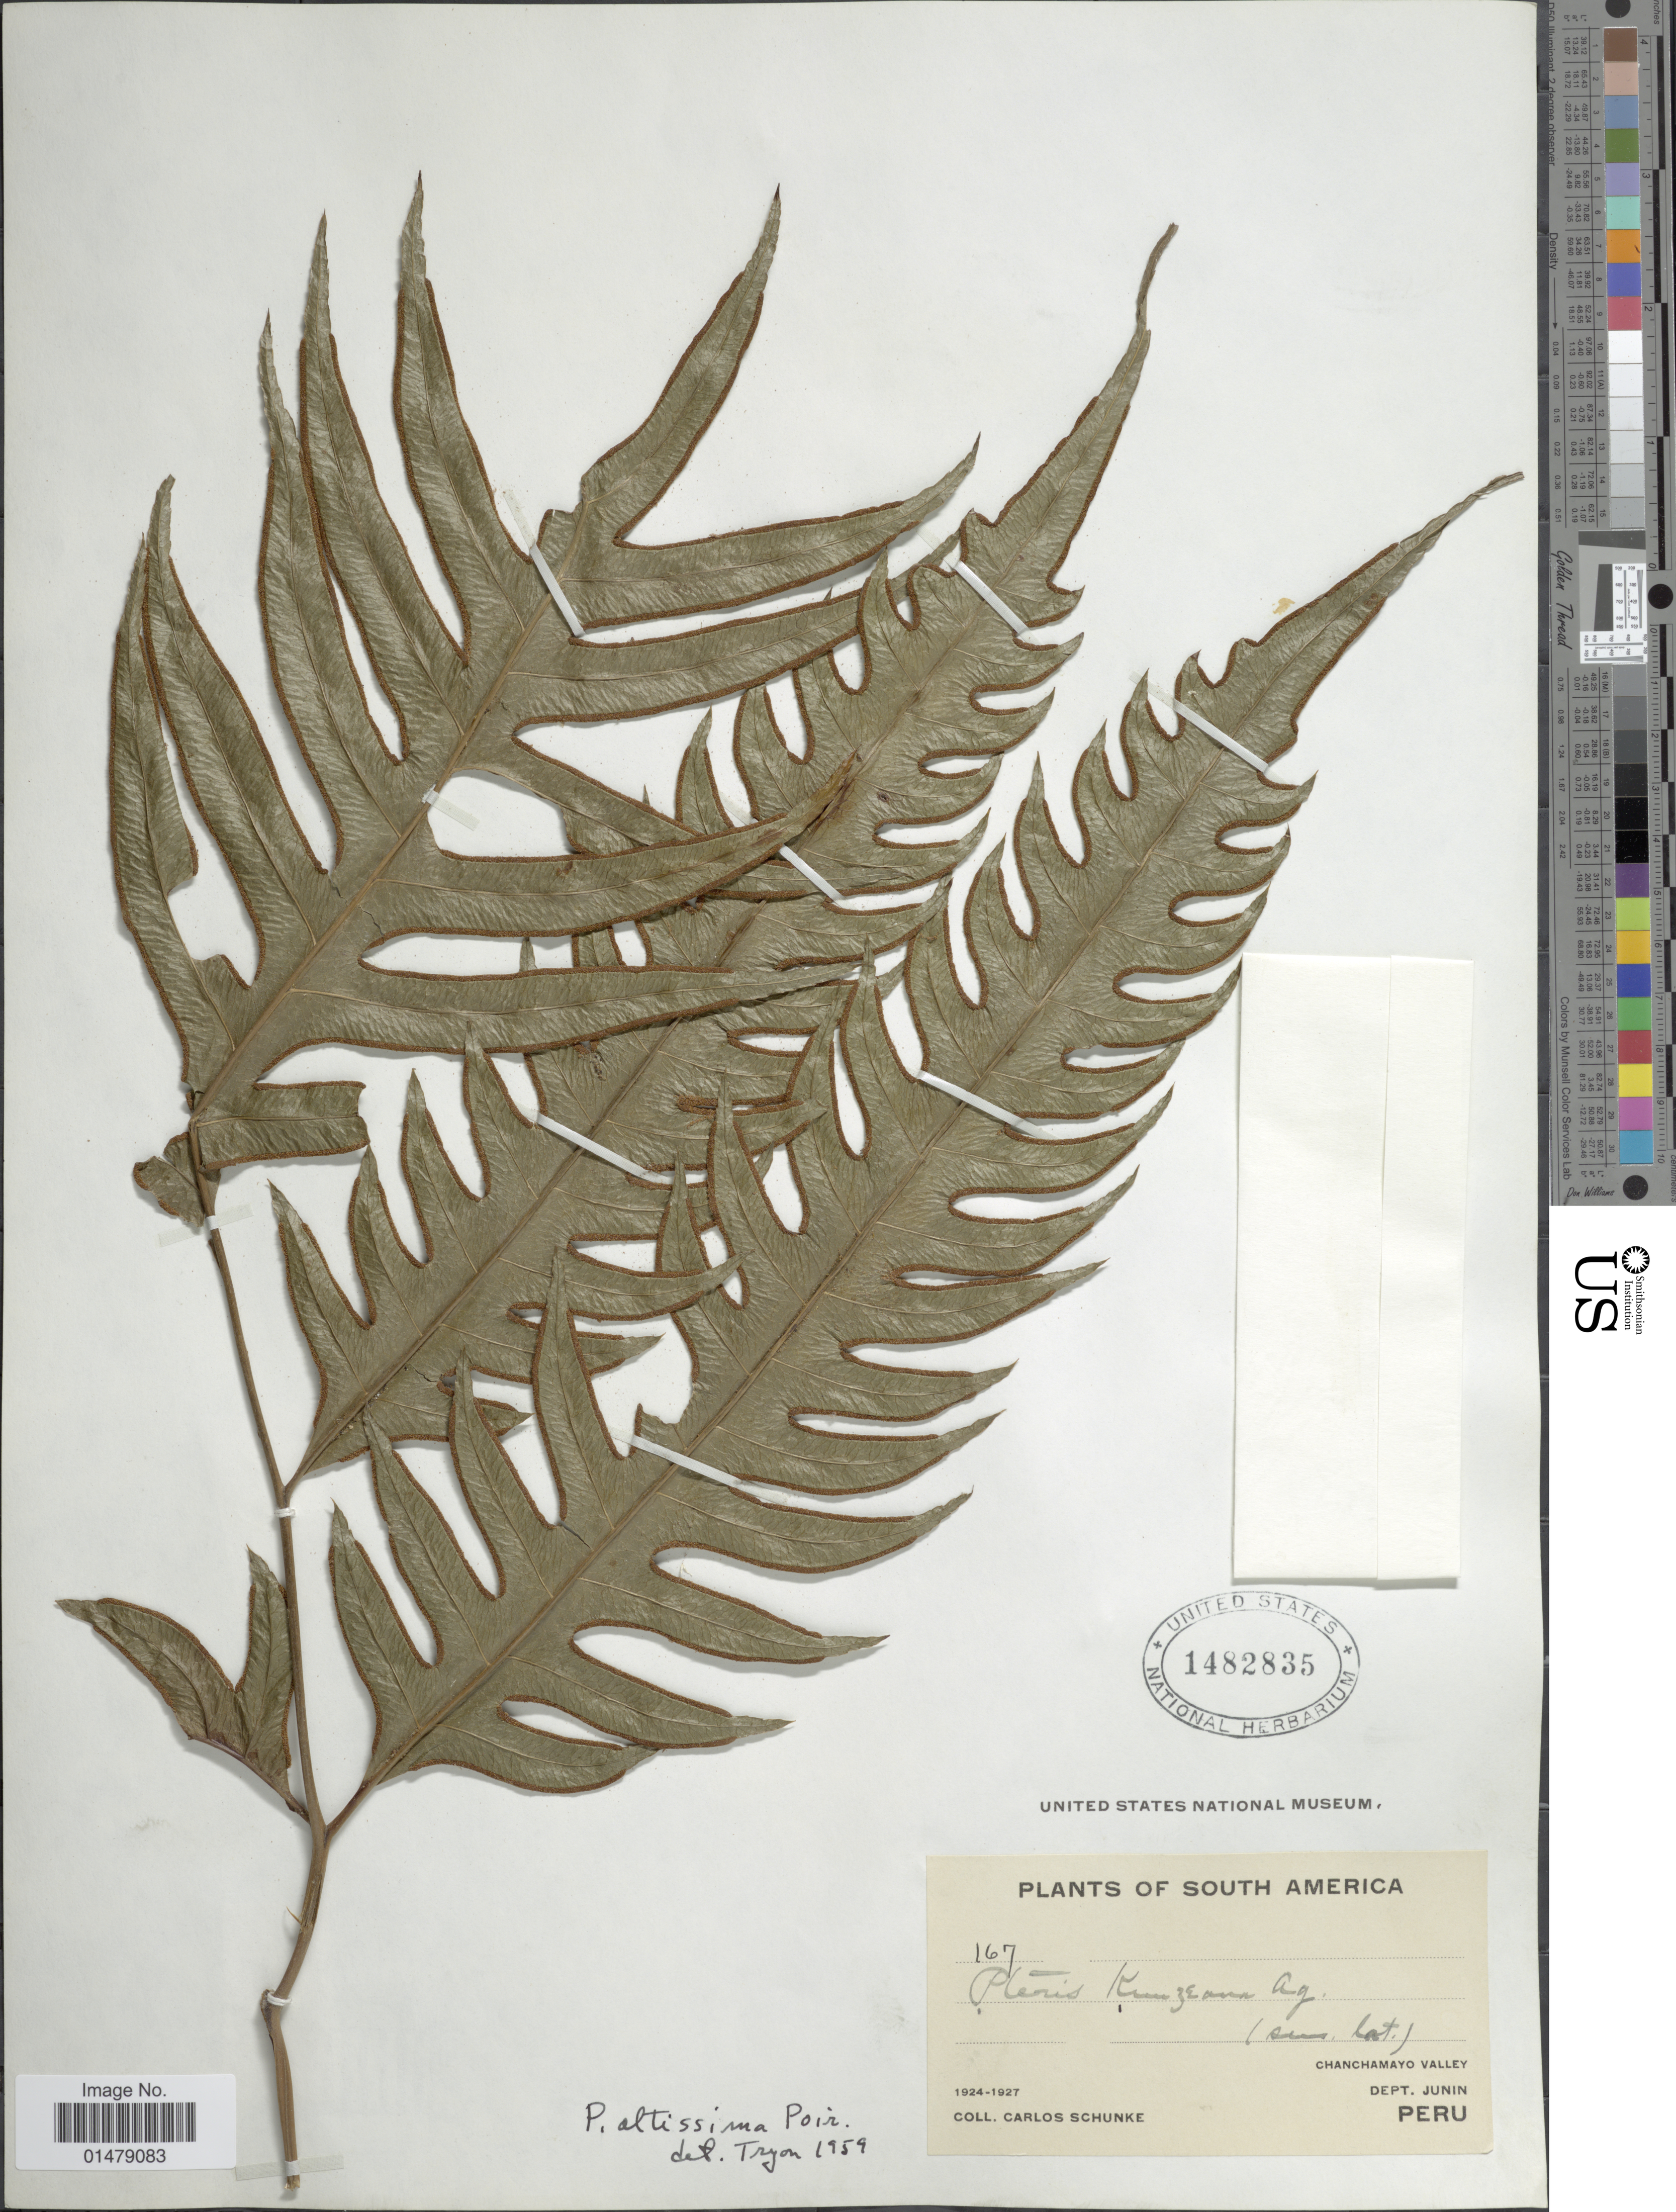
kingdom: Plantae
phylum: Tracheophyta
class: Polypodiopsida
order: Polypodiales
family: Pteridaceae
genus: Pteris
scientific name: Pteris altissima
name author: Poir.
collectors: C. Schunke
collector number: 167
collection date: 1924/1927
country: Peru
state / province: Junín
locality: Chanchamayo Valley. Dept. Junin.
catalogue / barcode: US 1482835